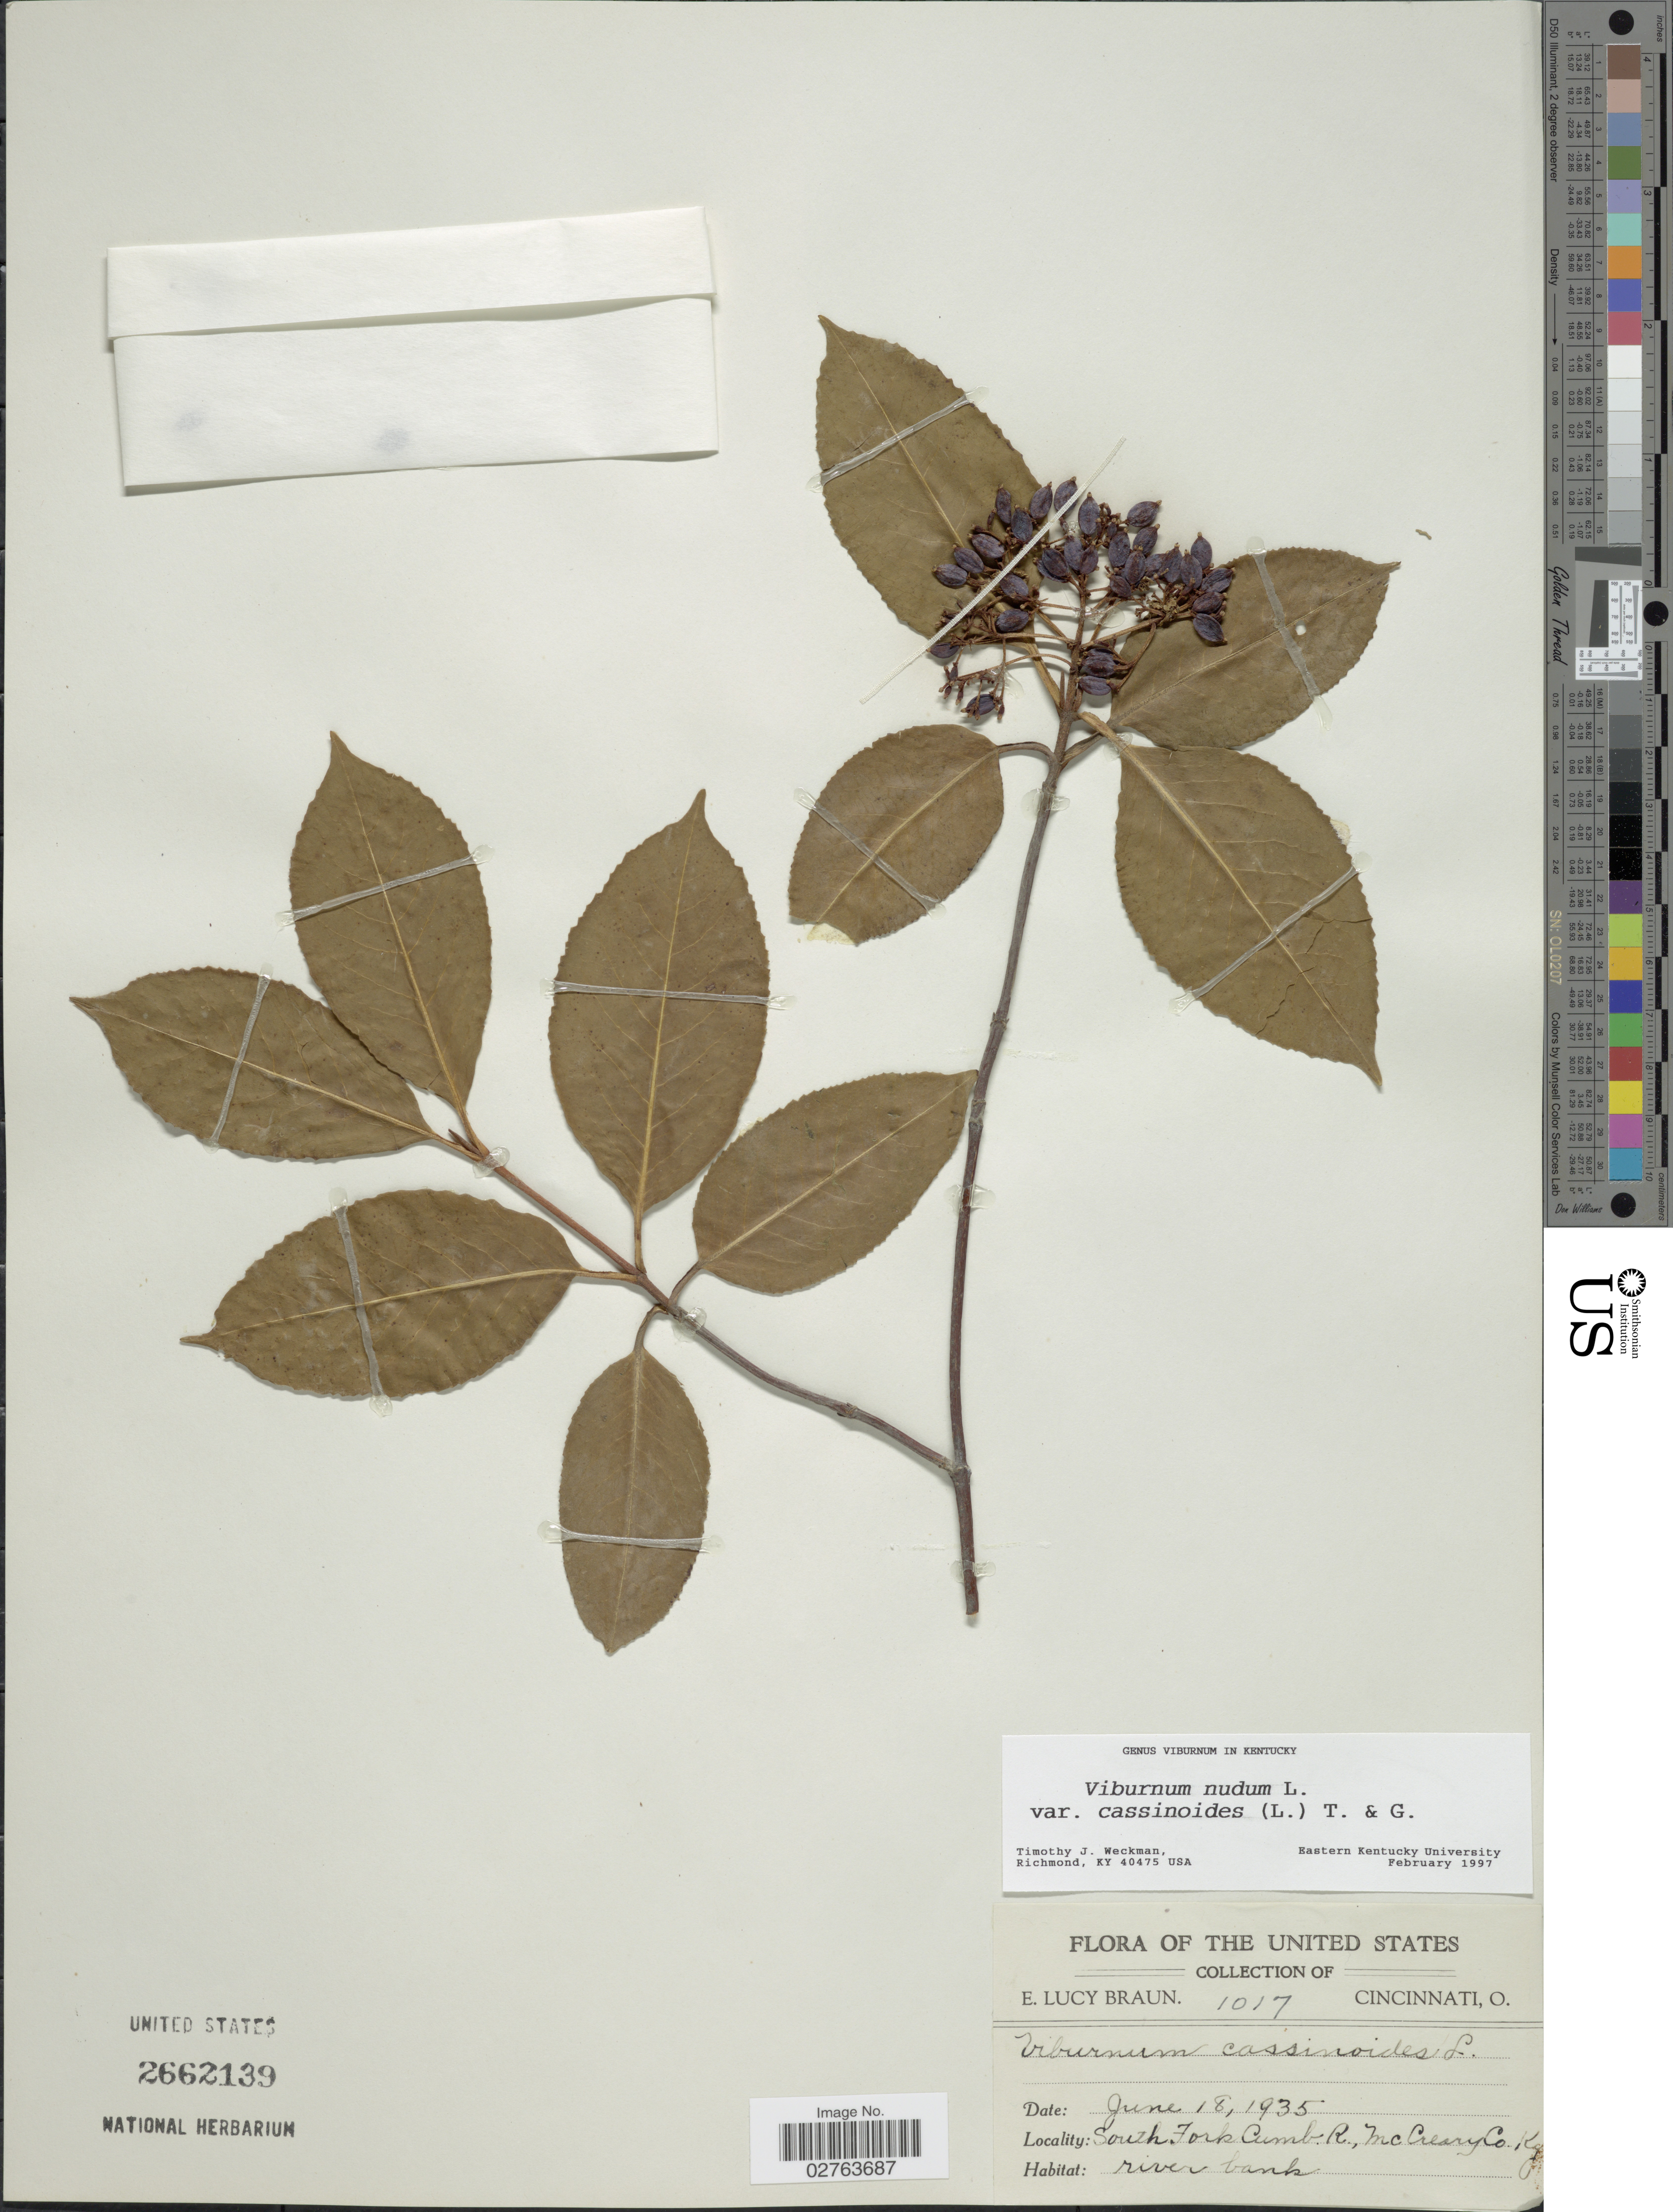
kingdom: Plantae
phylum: Tracheophyta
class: Magnoliopsida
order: Dipsacales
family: Viburnaceae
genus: Viburnum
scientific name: Viburnum nudum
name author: L.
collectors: E. L. Braun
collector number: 1017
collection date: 1935-06-18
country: United States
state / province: Kentucky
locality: South Fork Cumb. R., Mc Creary Co.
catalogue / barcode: US 2662139